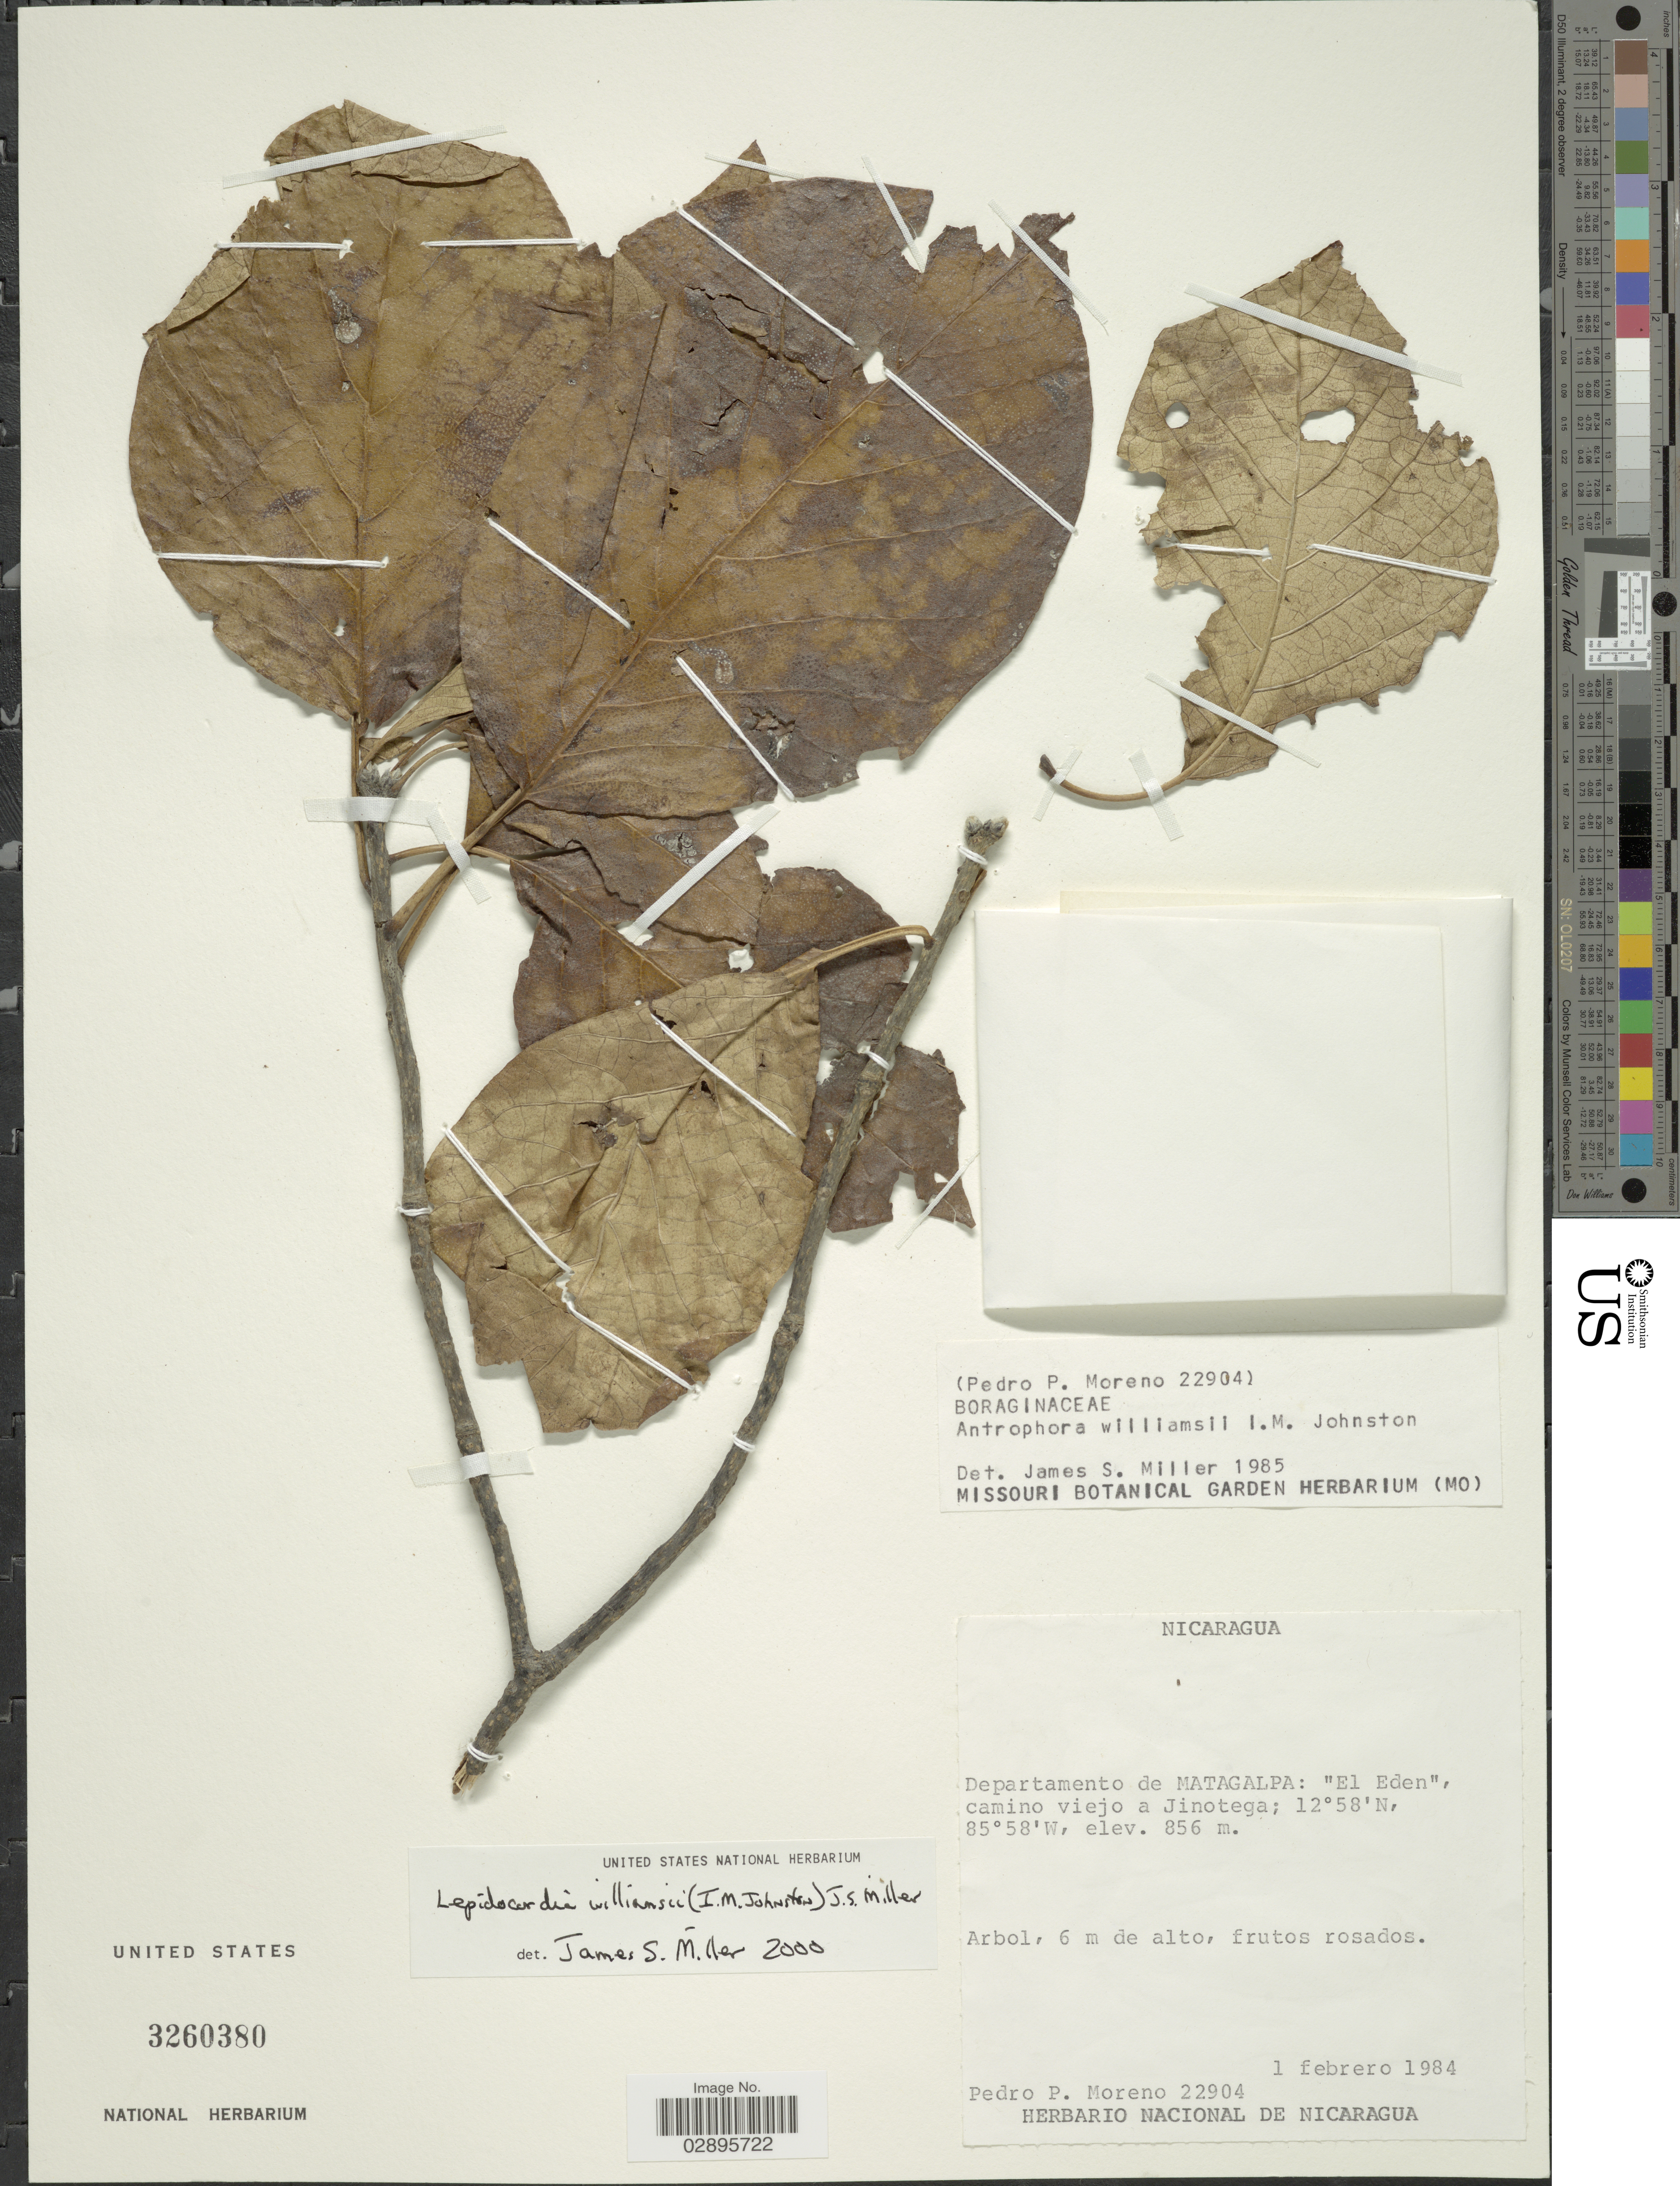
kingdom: Plantae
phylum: Tracheophyta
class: Magnoliopsida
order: Boraginales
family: Ehretiaceae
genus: Lepidocordia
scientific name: Lepidocordia sp.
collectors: P. Moreno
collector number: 22904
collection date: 1984-02-01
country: Nicaragua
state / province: Matagalpa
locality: Departamento de Matagalpa: "El Eden", camino viejo a Jinotega.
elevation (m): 856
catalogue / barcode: US 3260380